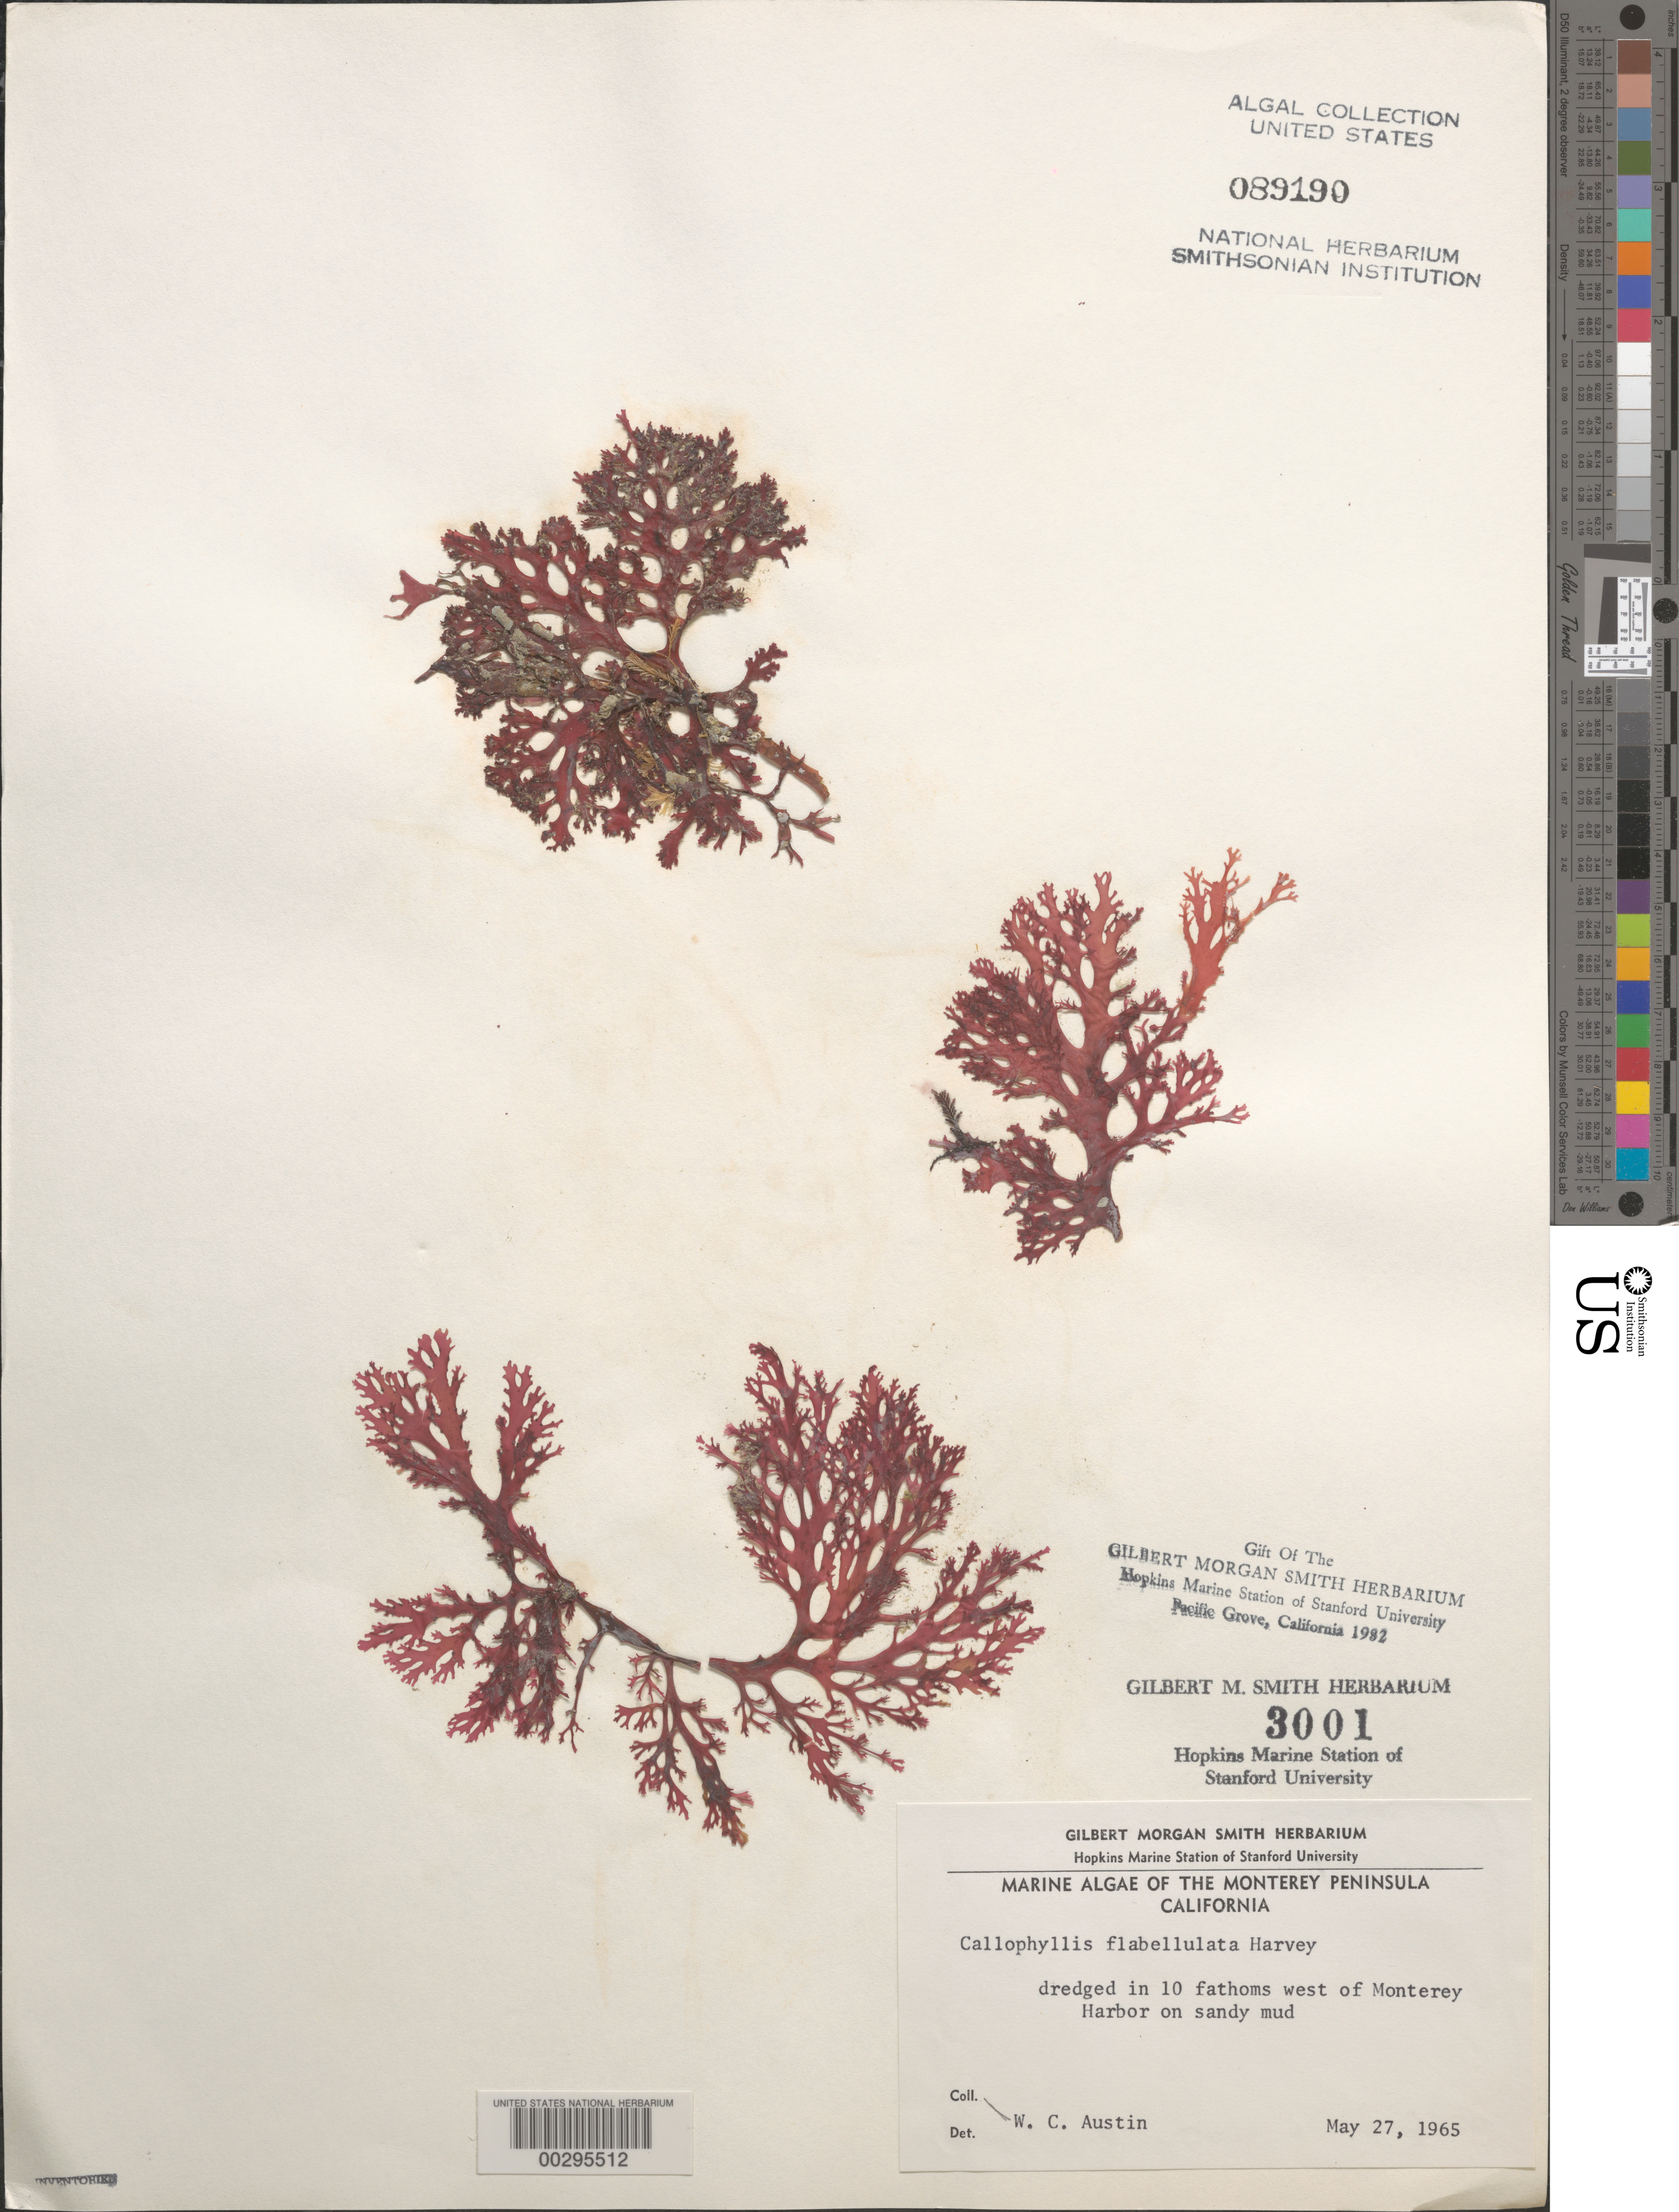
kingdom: Plantae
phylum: Rhodophyta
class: Florideophyceae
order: Gigartinales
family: Kallymeniaceae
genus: Callophyllis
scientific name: Callophyllis flabellulata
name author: Harv.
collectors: W. Austin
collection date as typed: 27 May 1965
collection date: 1965-05-27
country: United States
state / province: California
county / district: Monterey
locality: West of Monterey Harbor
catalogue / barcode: US 89190